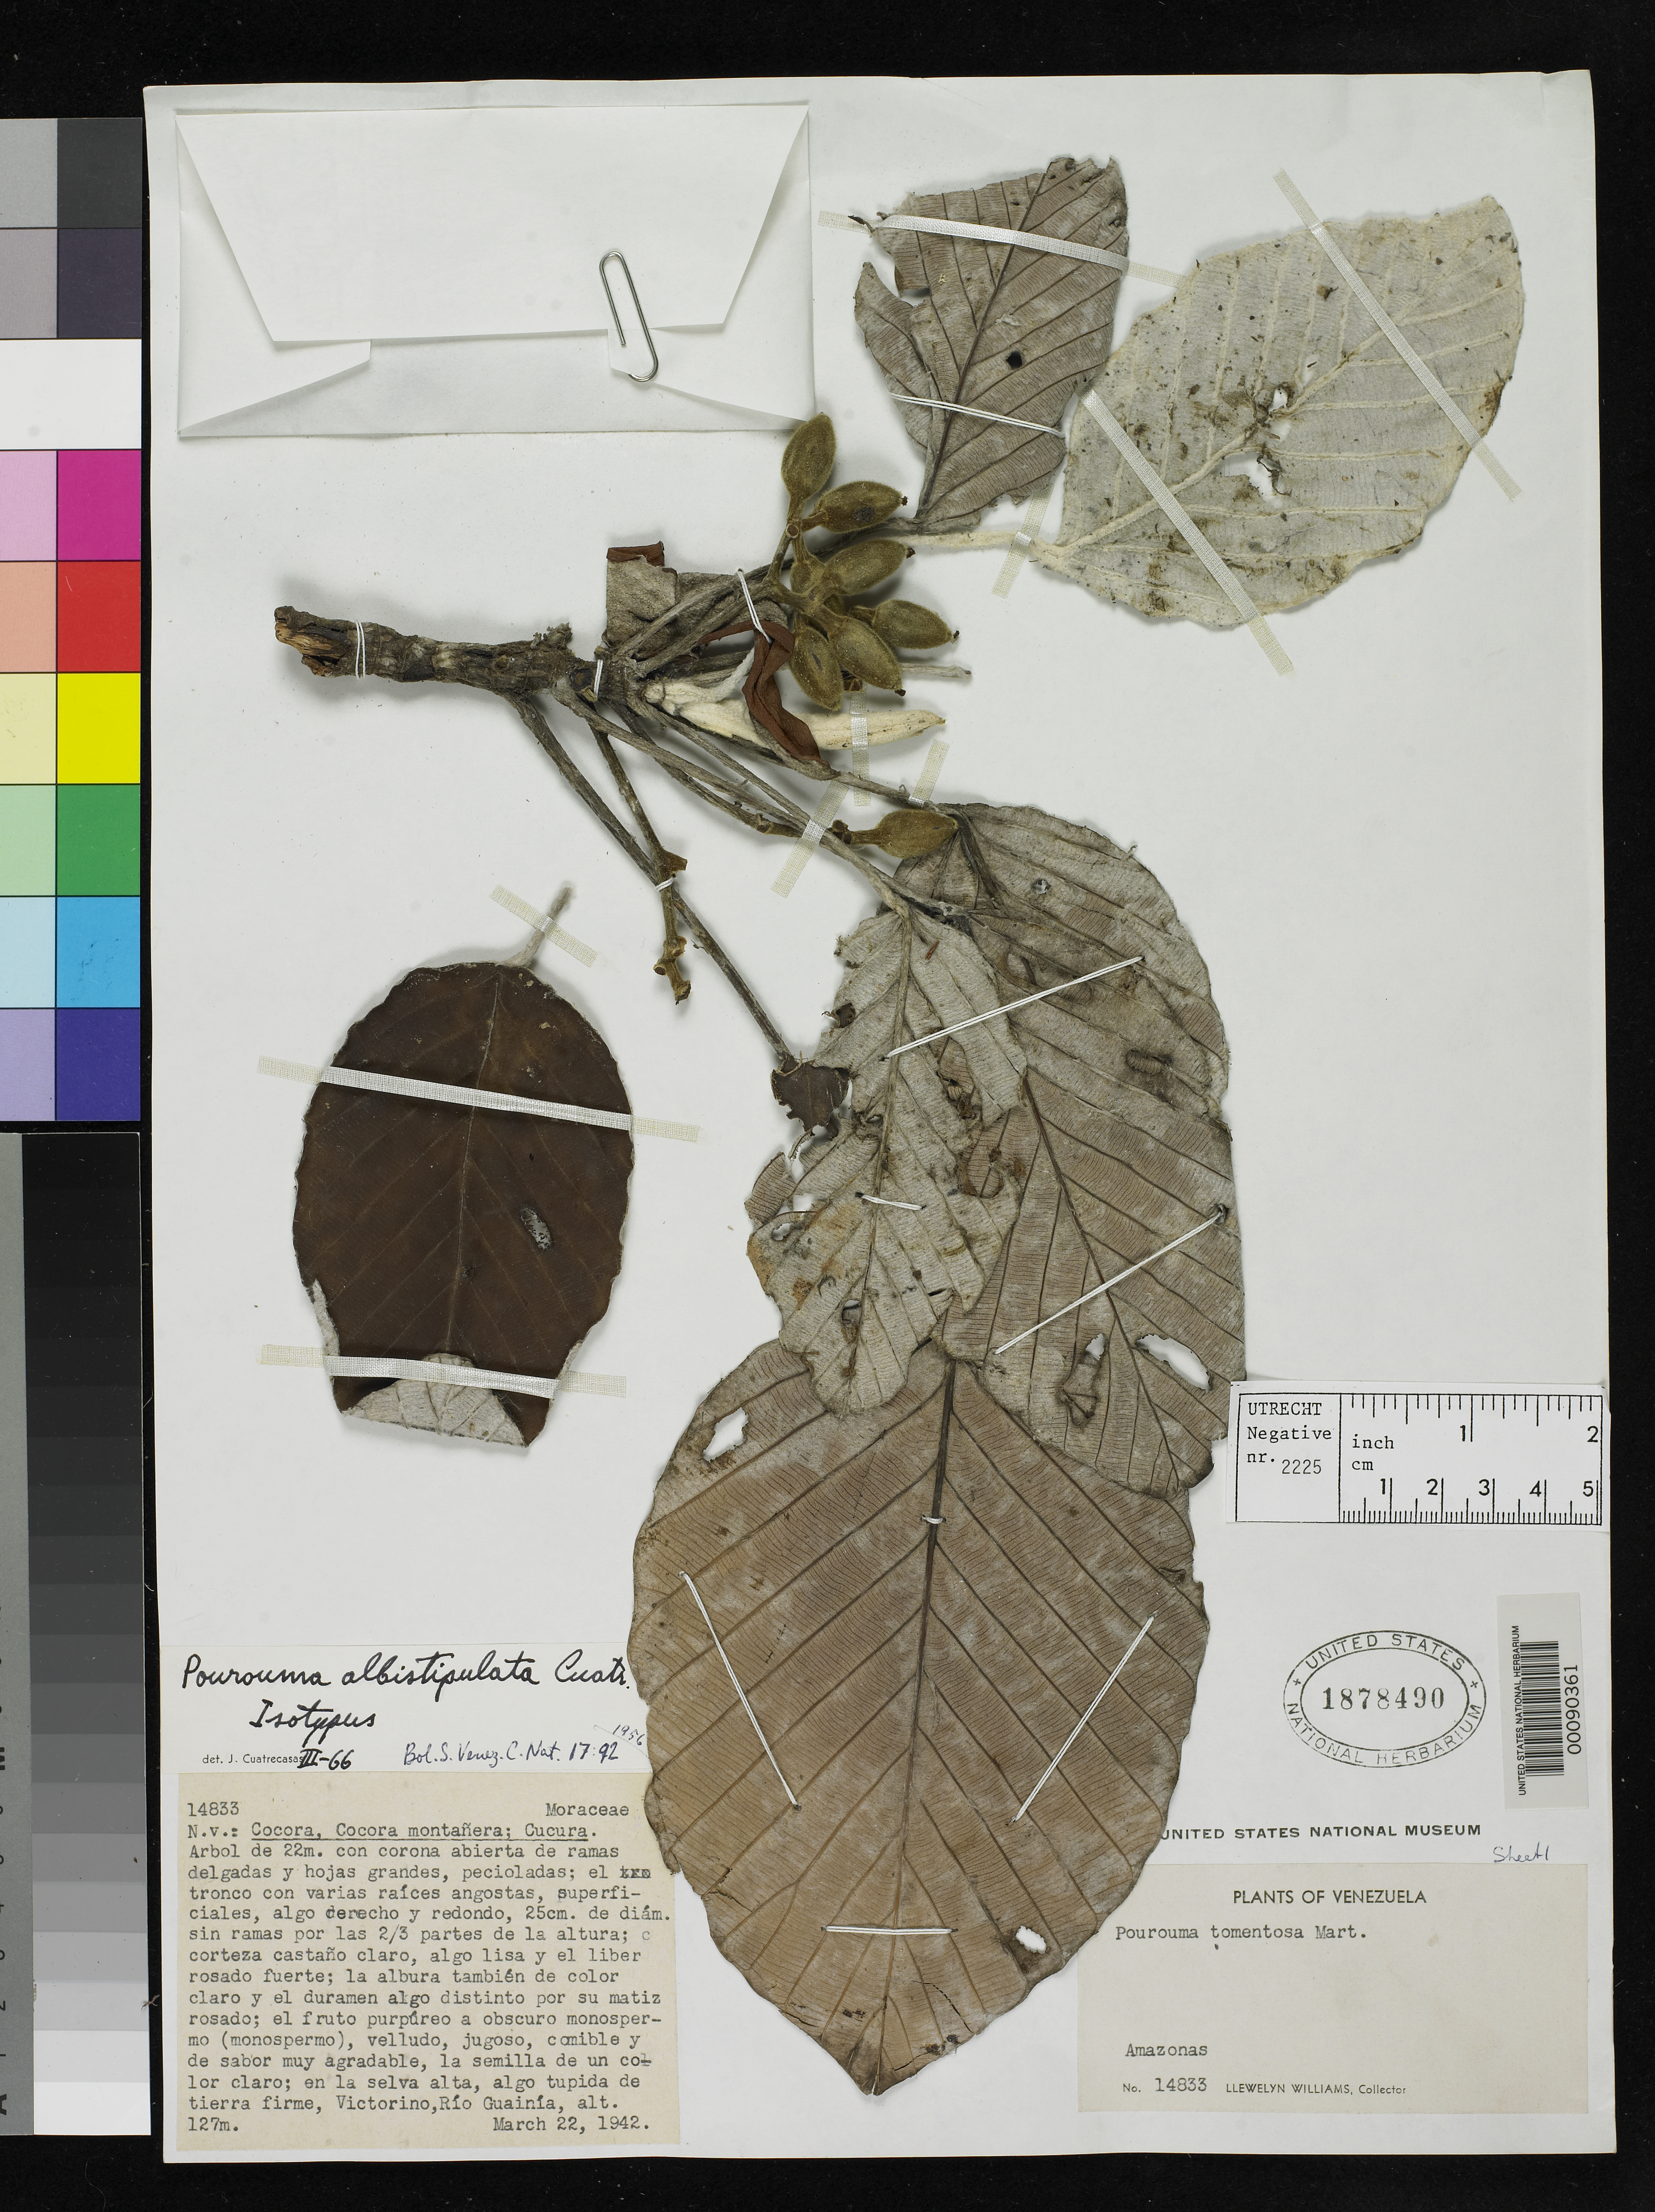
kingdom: Plantae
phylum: Tracheophyta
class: Magnoliopsida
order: Rosales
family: Urticaceae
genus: Pourouma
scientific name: Pourouma albistipulata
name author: Cuatrec.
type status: Isotype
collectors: Ll. Williams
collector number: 14833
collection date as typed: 22 Mar 1942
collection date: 1942-03-22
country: Venezuela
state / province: Amazonas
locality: Victorine, Rio Guainia.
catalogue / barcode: US 1878490